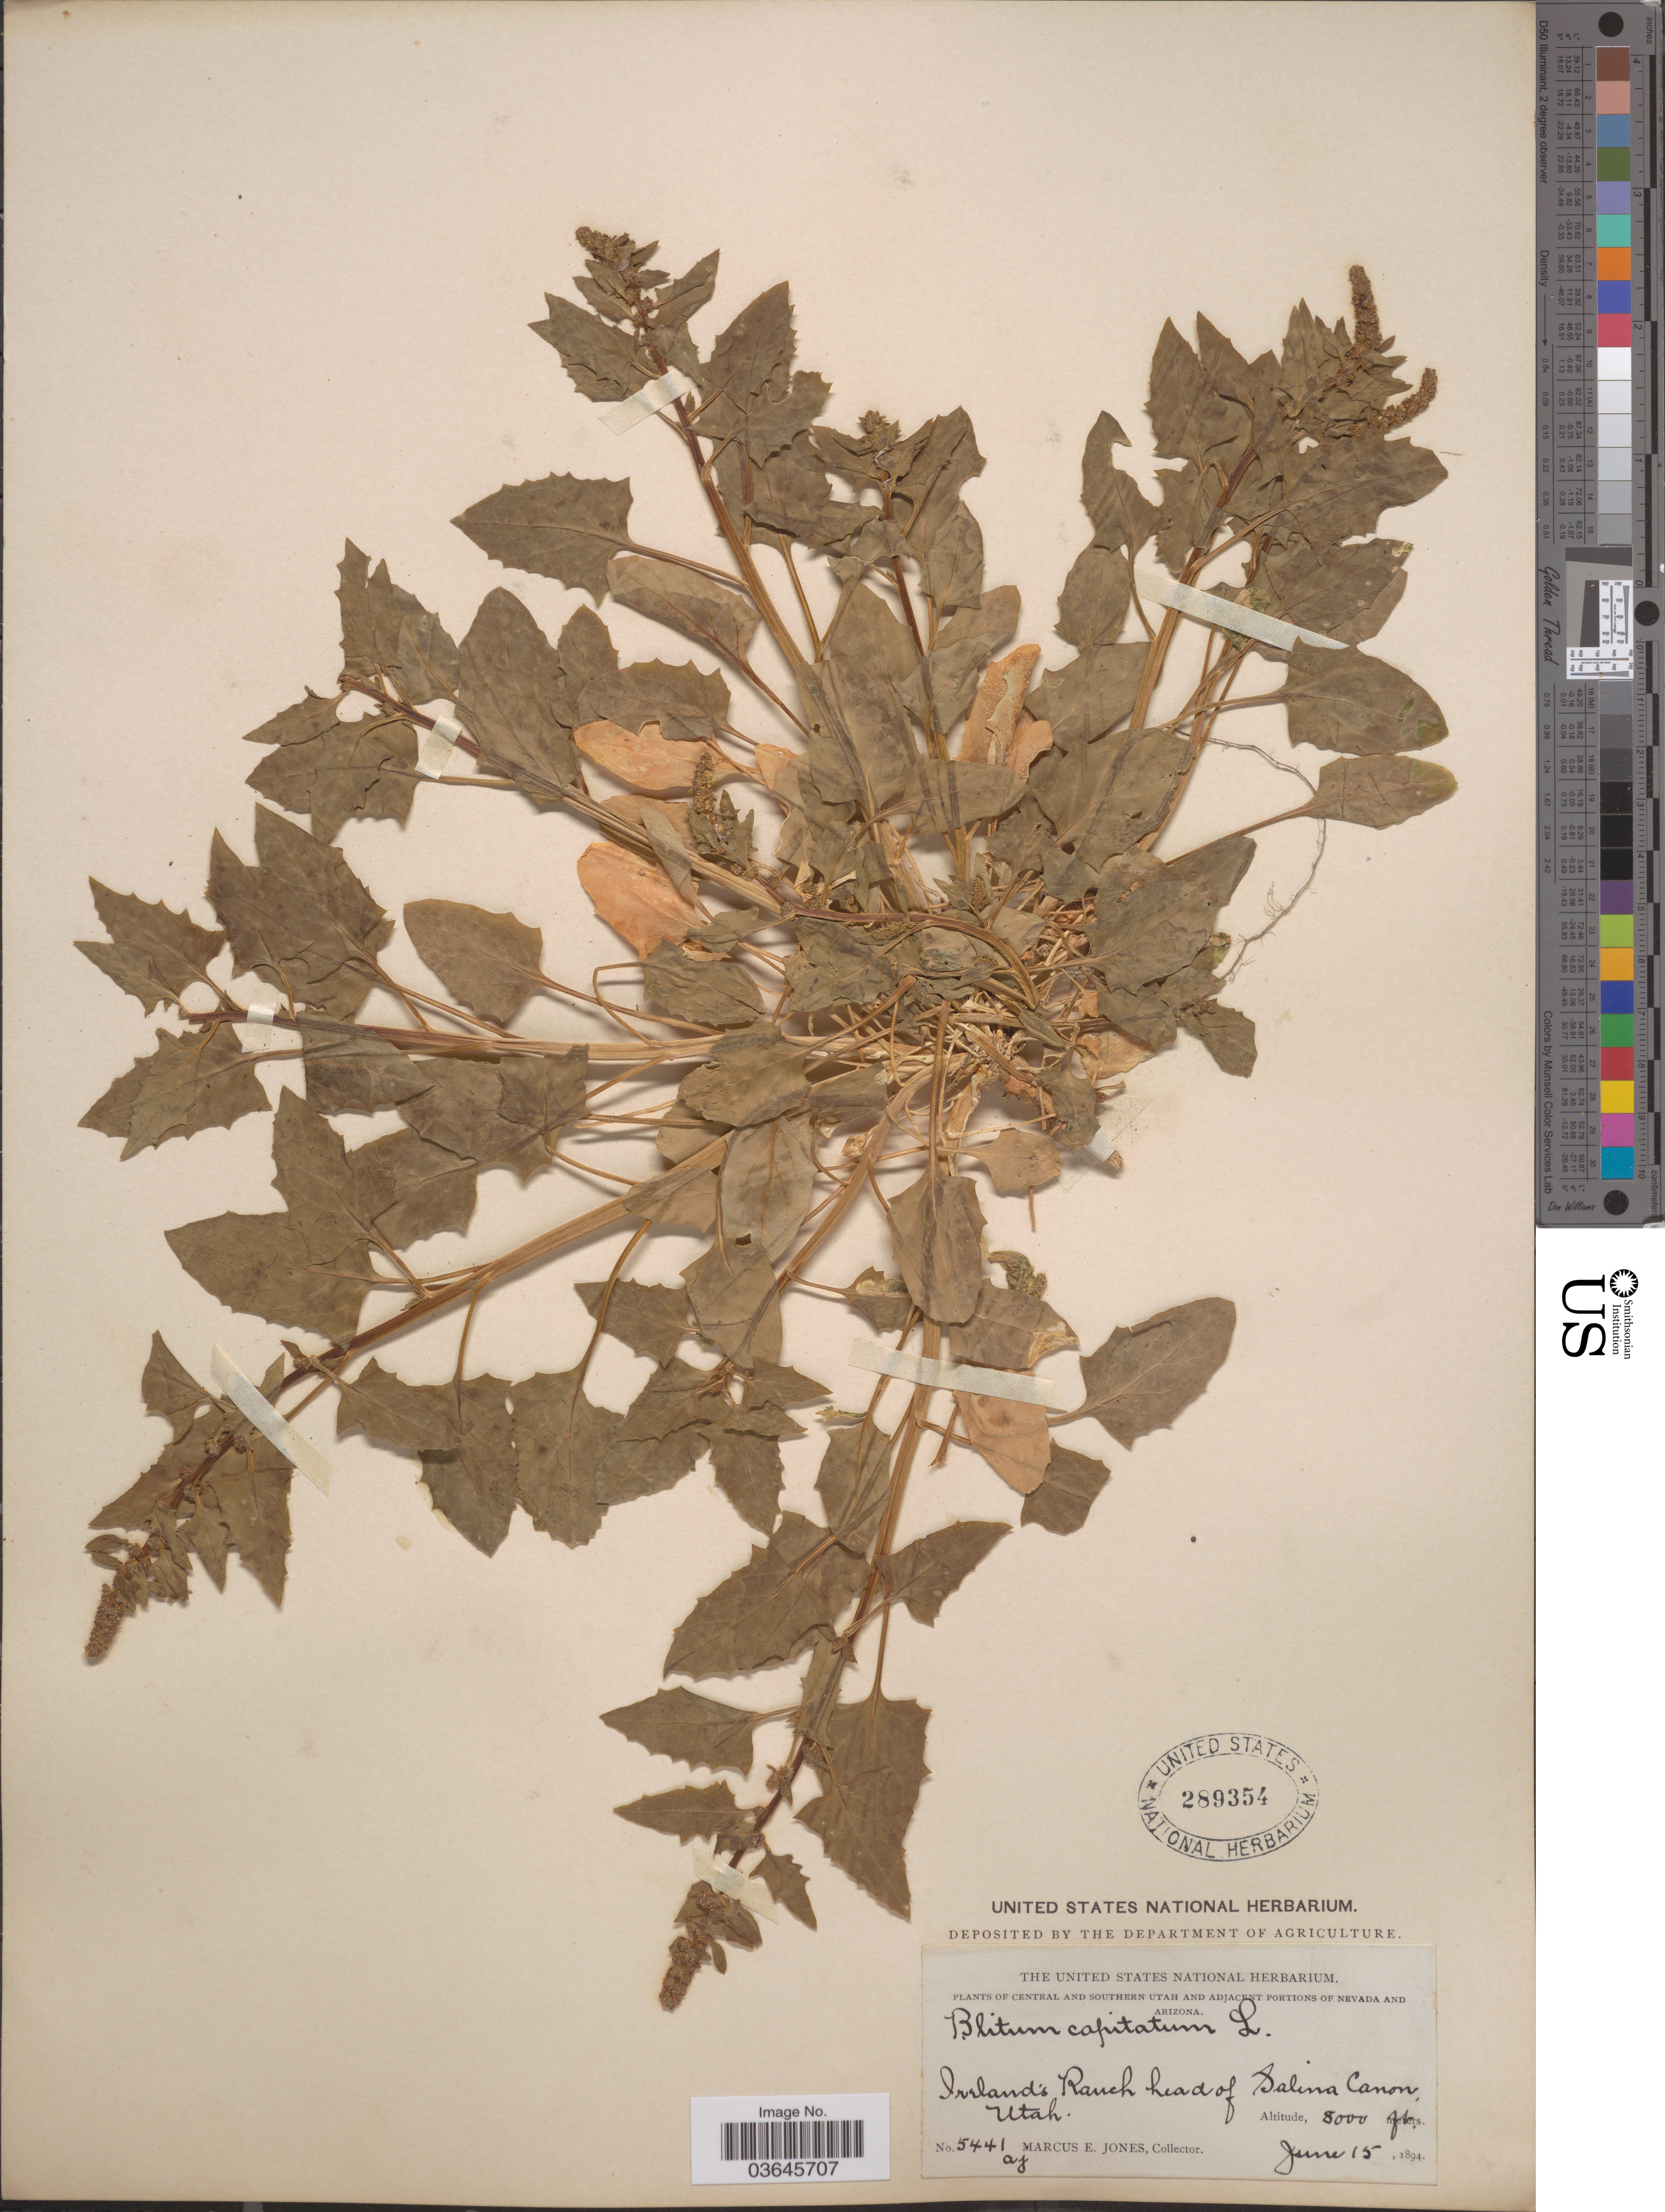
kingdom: Plantae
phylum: Tracheophyta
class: Magnoliopsida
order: Caryophyllales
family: Amaranthaceae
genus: Blitum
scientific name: Blitum capitatum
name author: L.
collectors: M. E. Jones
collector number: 5441aj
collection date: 1894-06-15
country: United States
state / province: Utah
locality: Central and Southern Utah. Ireland's Ranch head of Salina Canon.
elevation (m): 2438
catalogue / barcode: US 289354